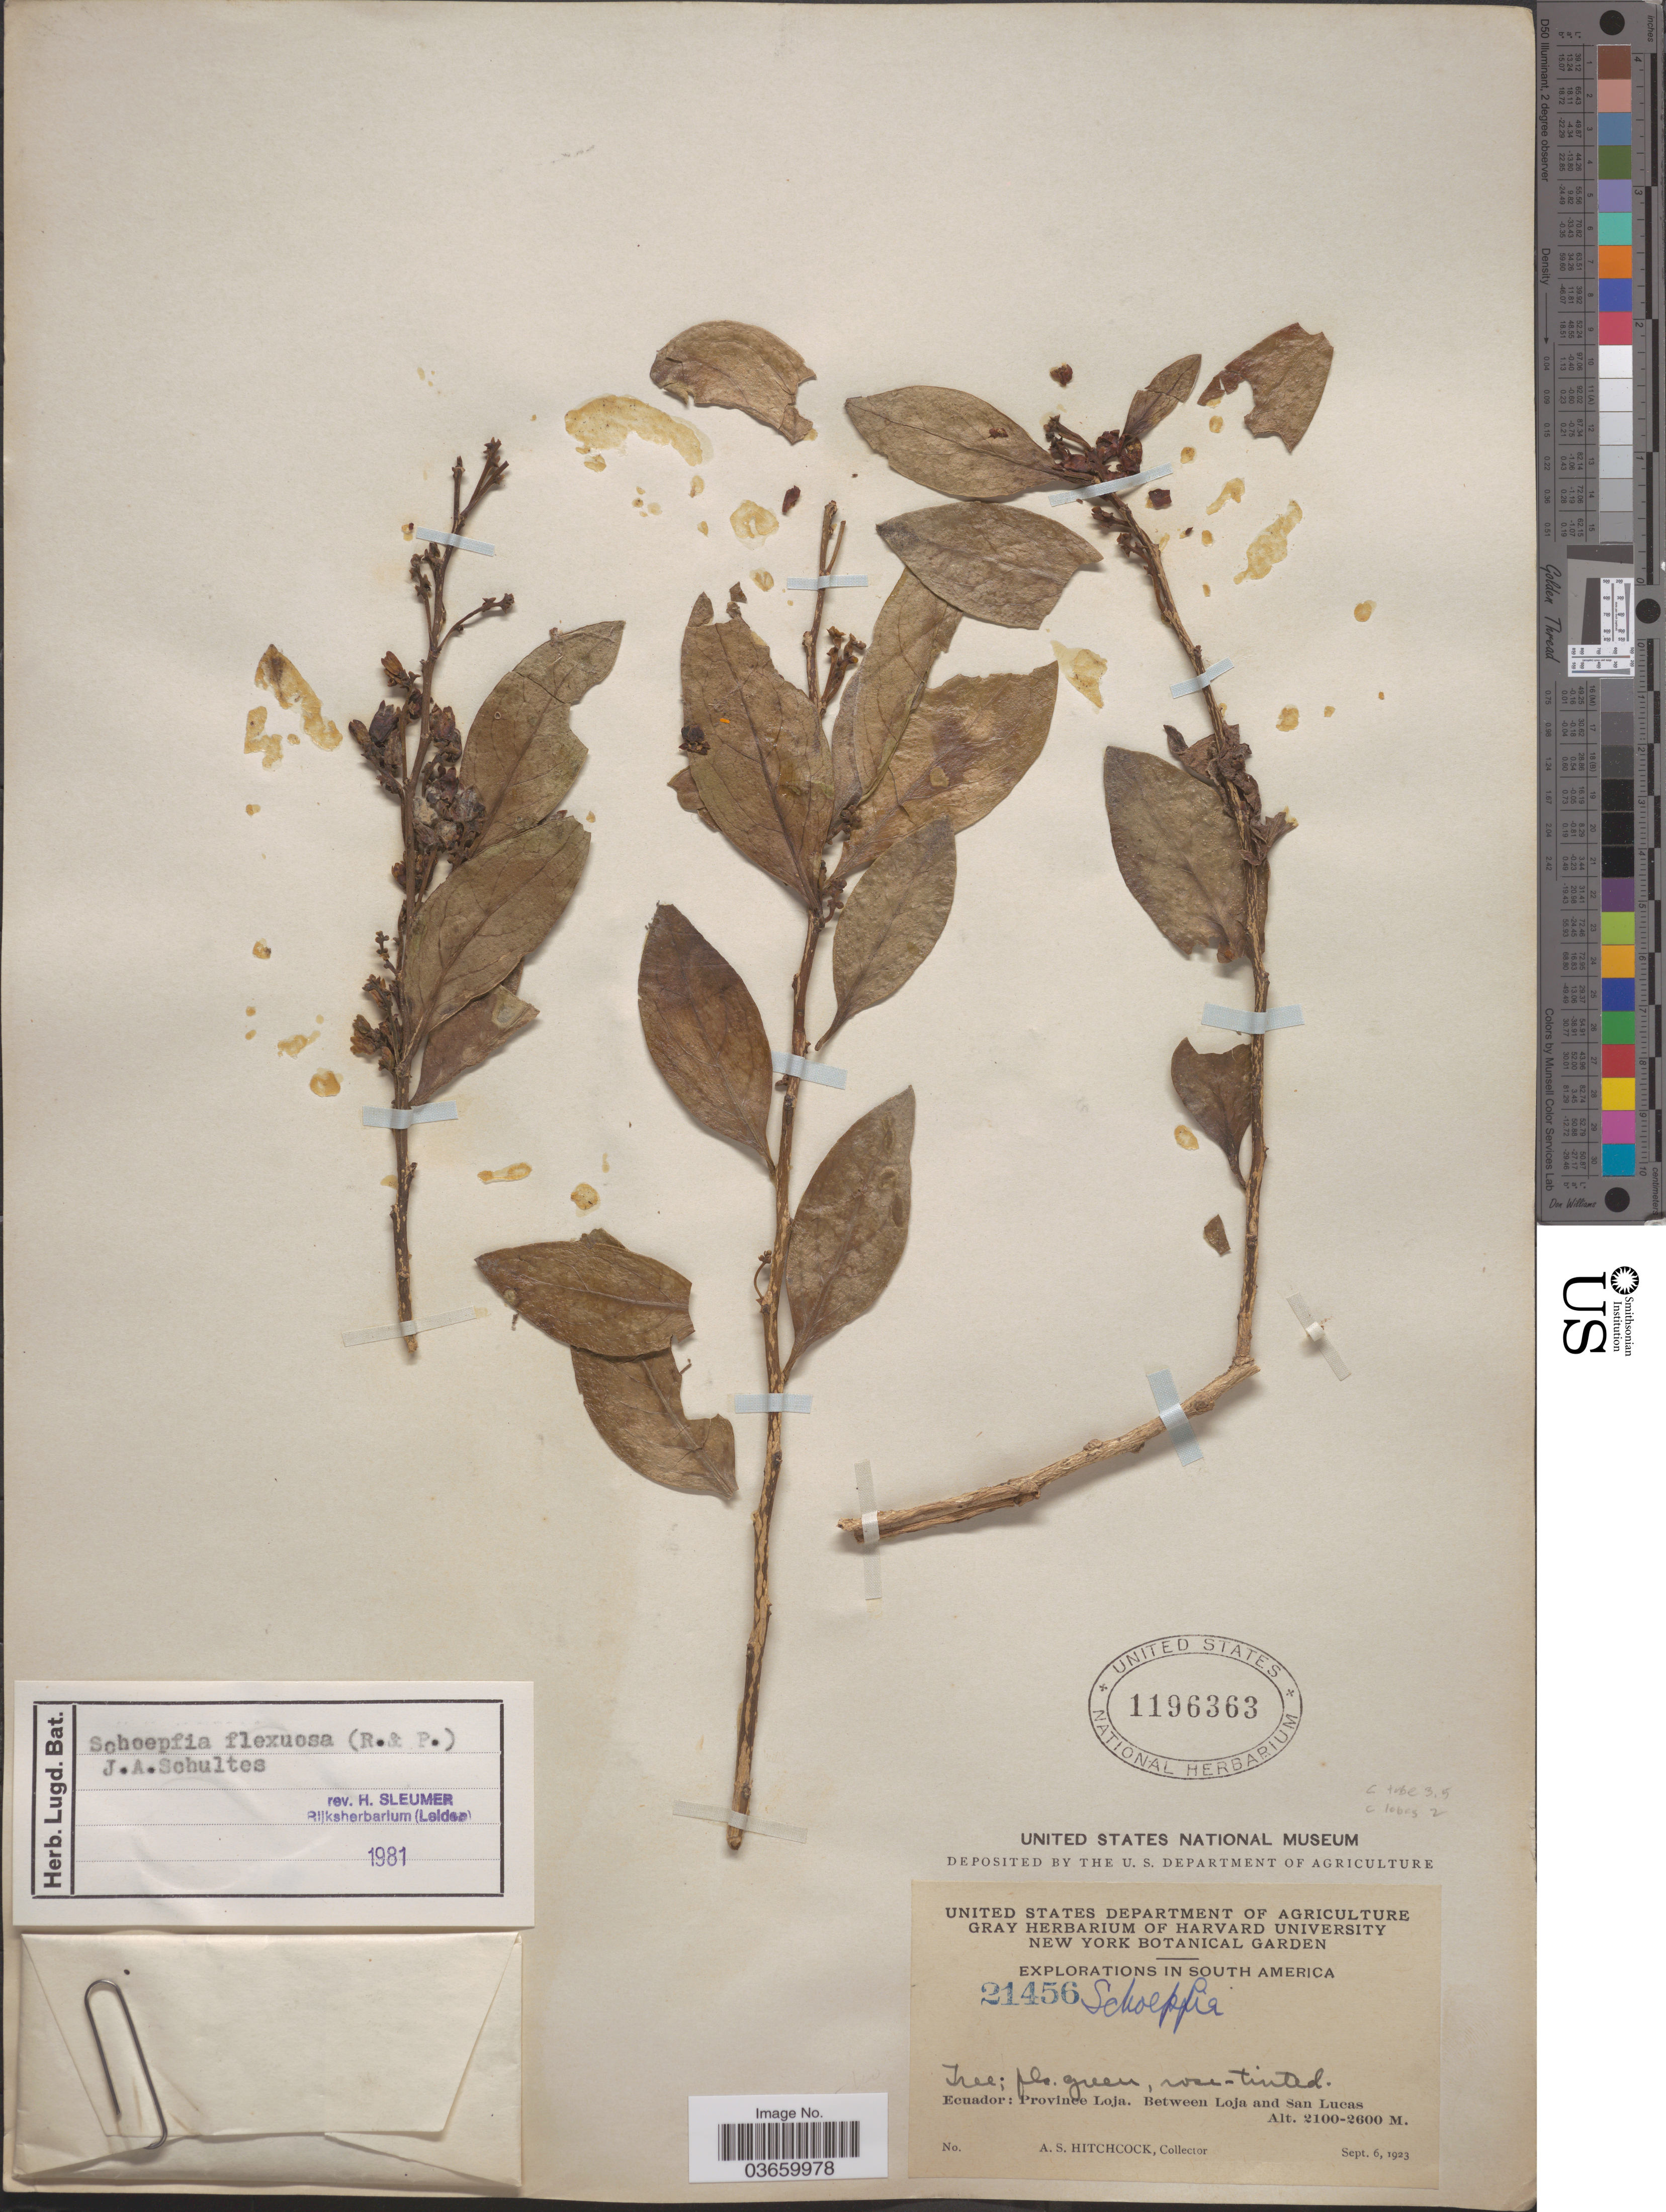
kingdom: Plantae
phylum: Tracheophyta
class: Magnoliopsida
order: Santalales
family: Schoepfiaceae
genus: Schoepfia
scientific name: Schoepfia flexuosa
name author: Roem. & Schult.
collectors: A. S. Hitchcock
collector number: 21456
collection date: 1923-09-06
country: Ecuador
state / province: Loja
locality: Between Loja and San Lucas.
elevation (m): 2100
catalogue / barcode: US 1196363